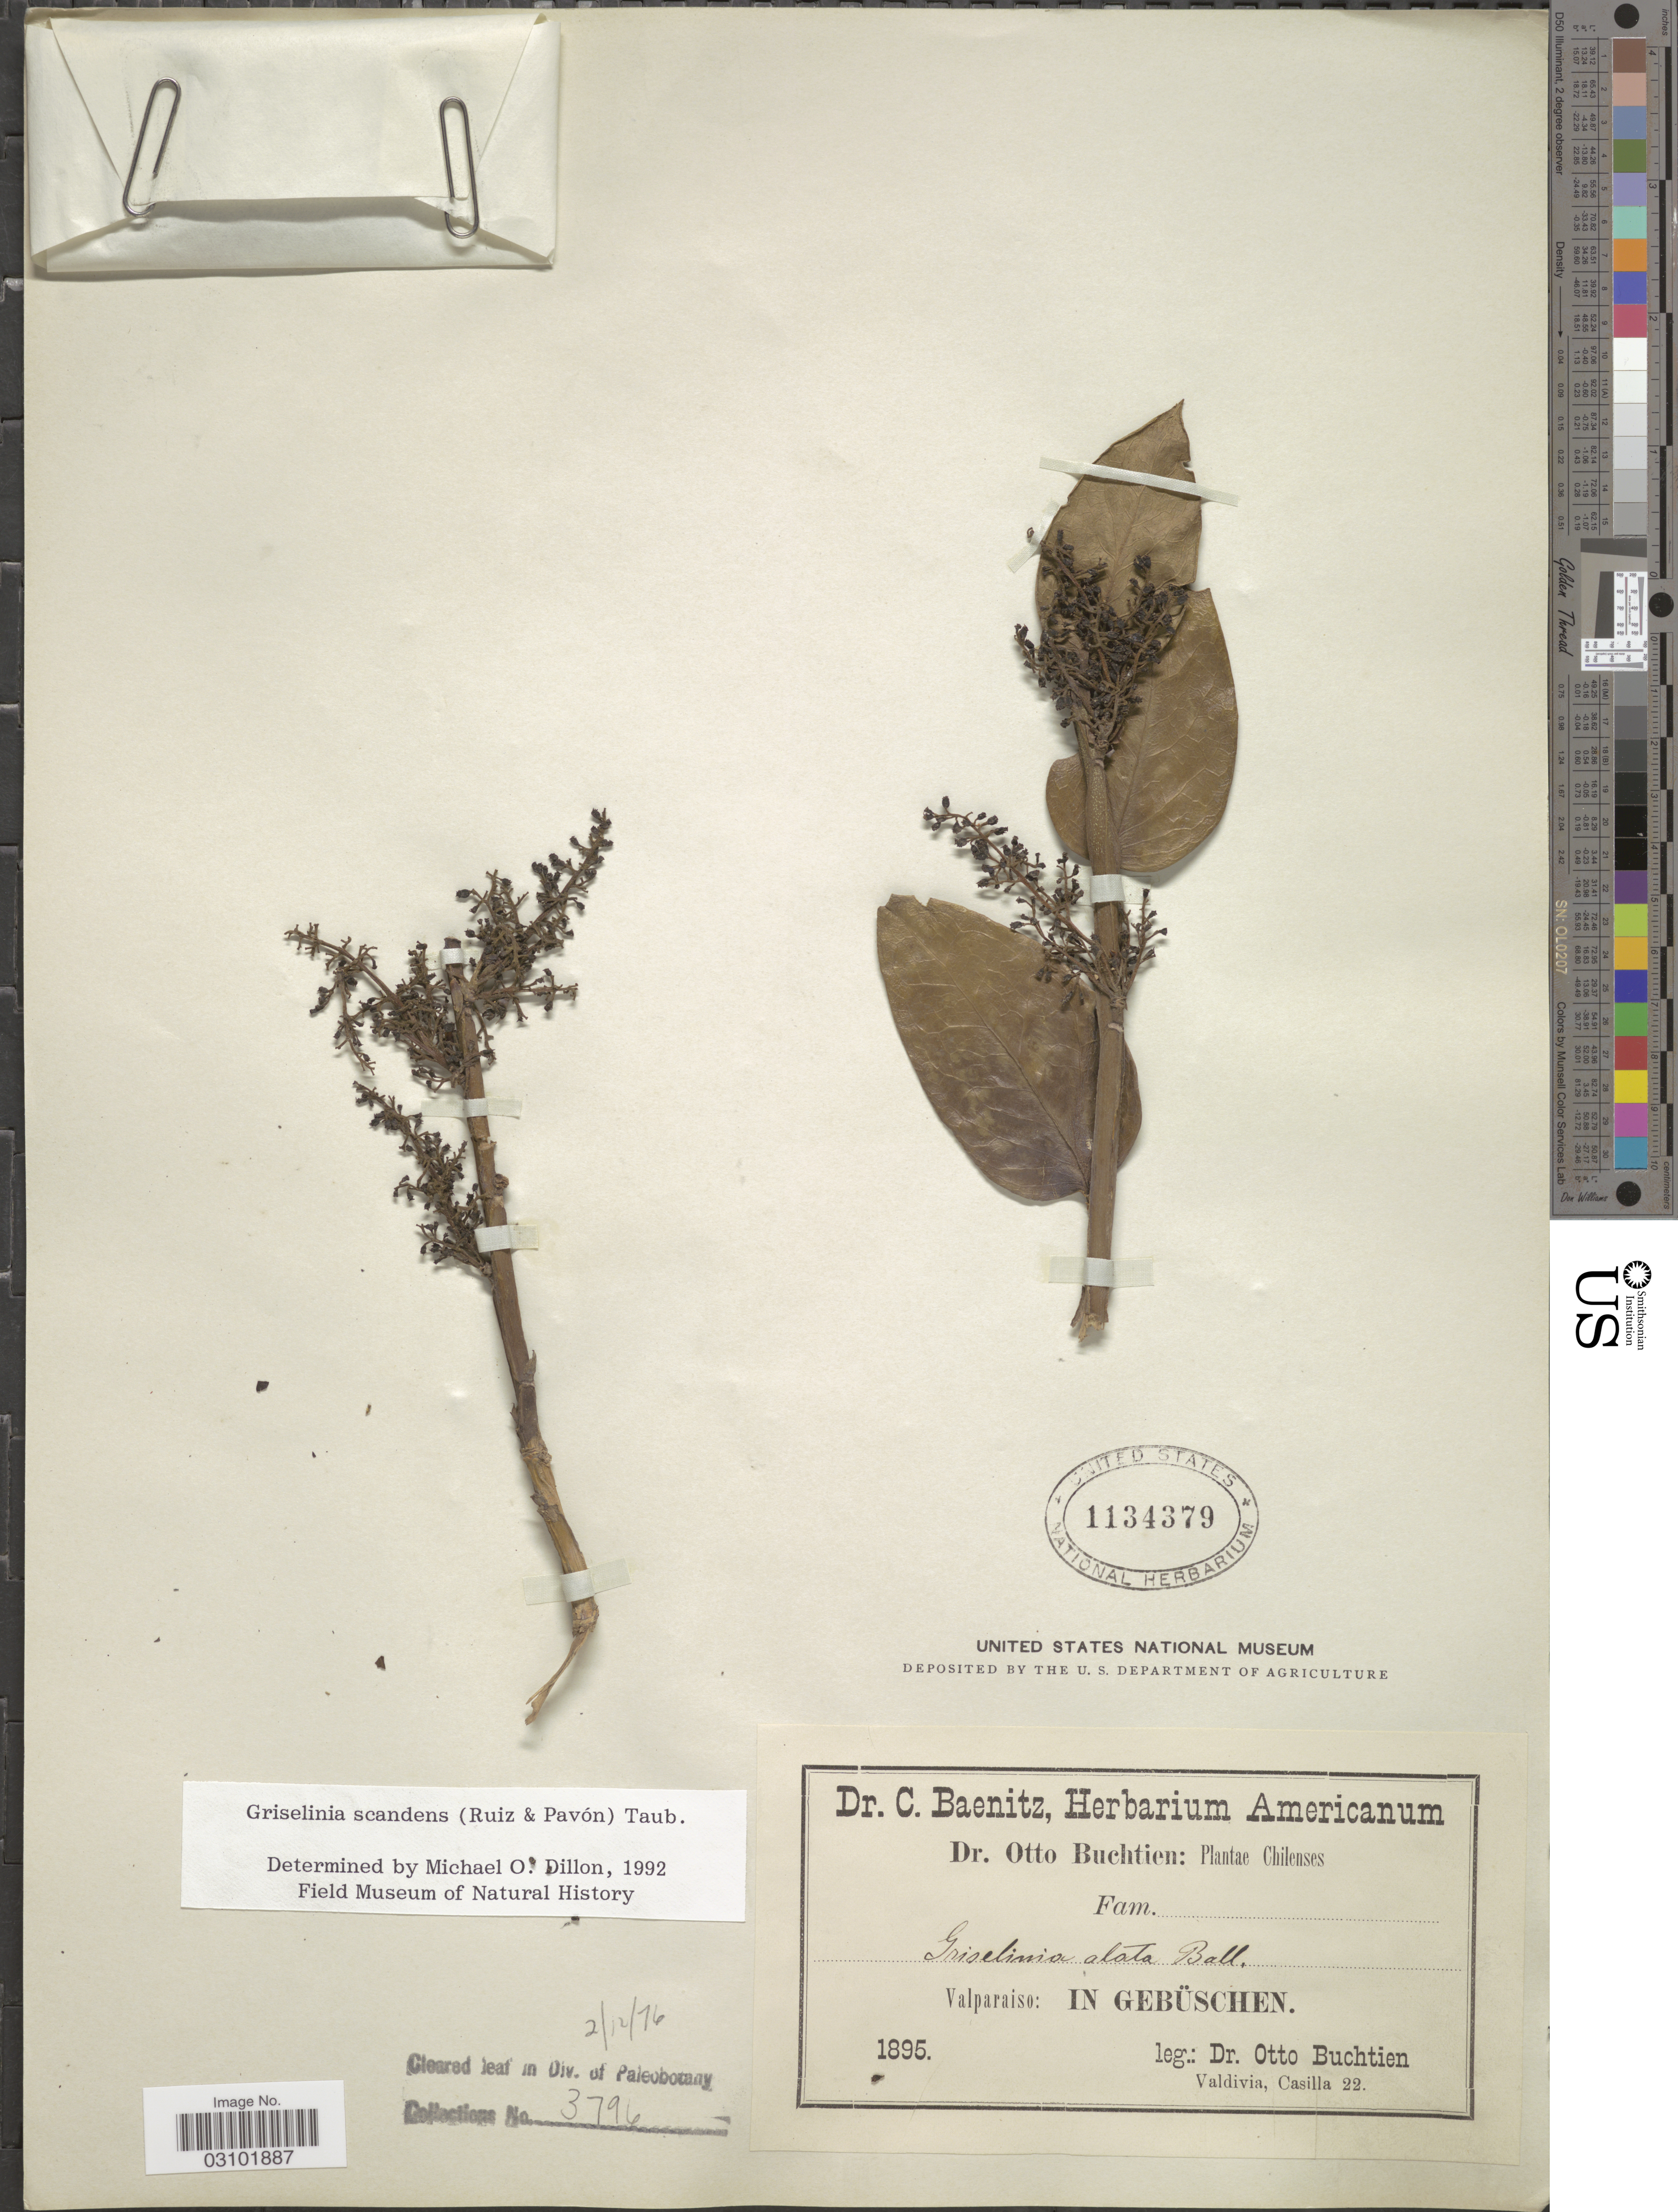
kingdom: Plantae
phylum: Tracheophyta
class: Magnoliopsida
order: Apiales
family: Griseliniaceae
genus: Griselinia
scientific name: Griselinia scandens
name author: Taub.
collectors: O. Buchtien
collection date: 1895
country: Chile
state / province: Valparaíso (V)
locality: In Gebüschen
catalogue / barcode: US 1134379